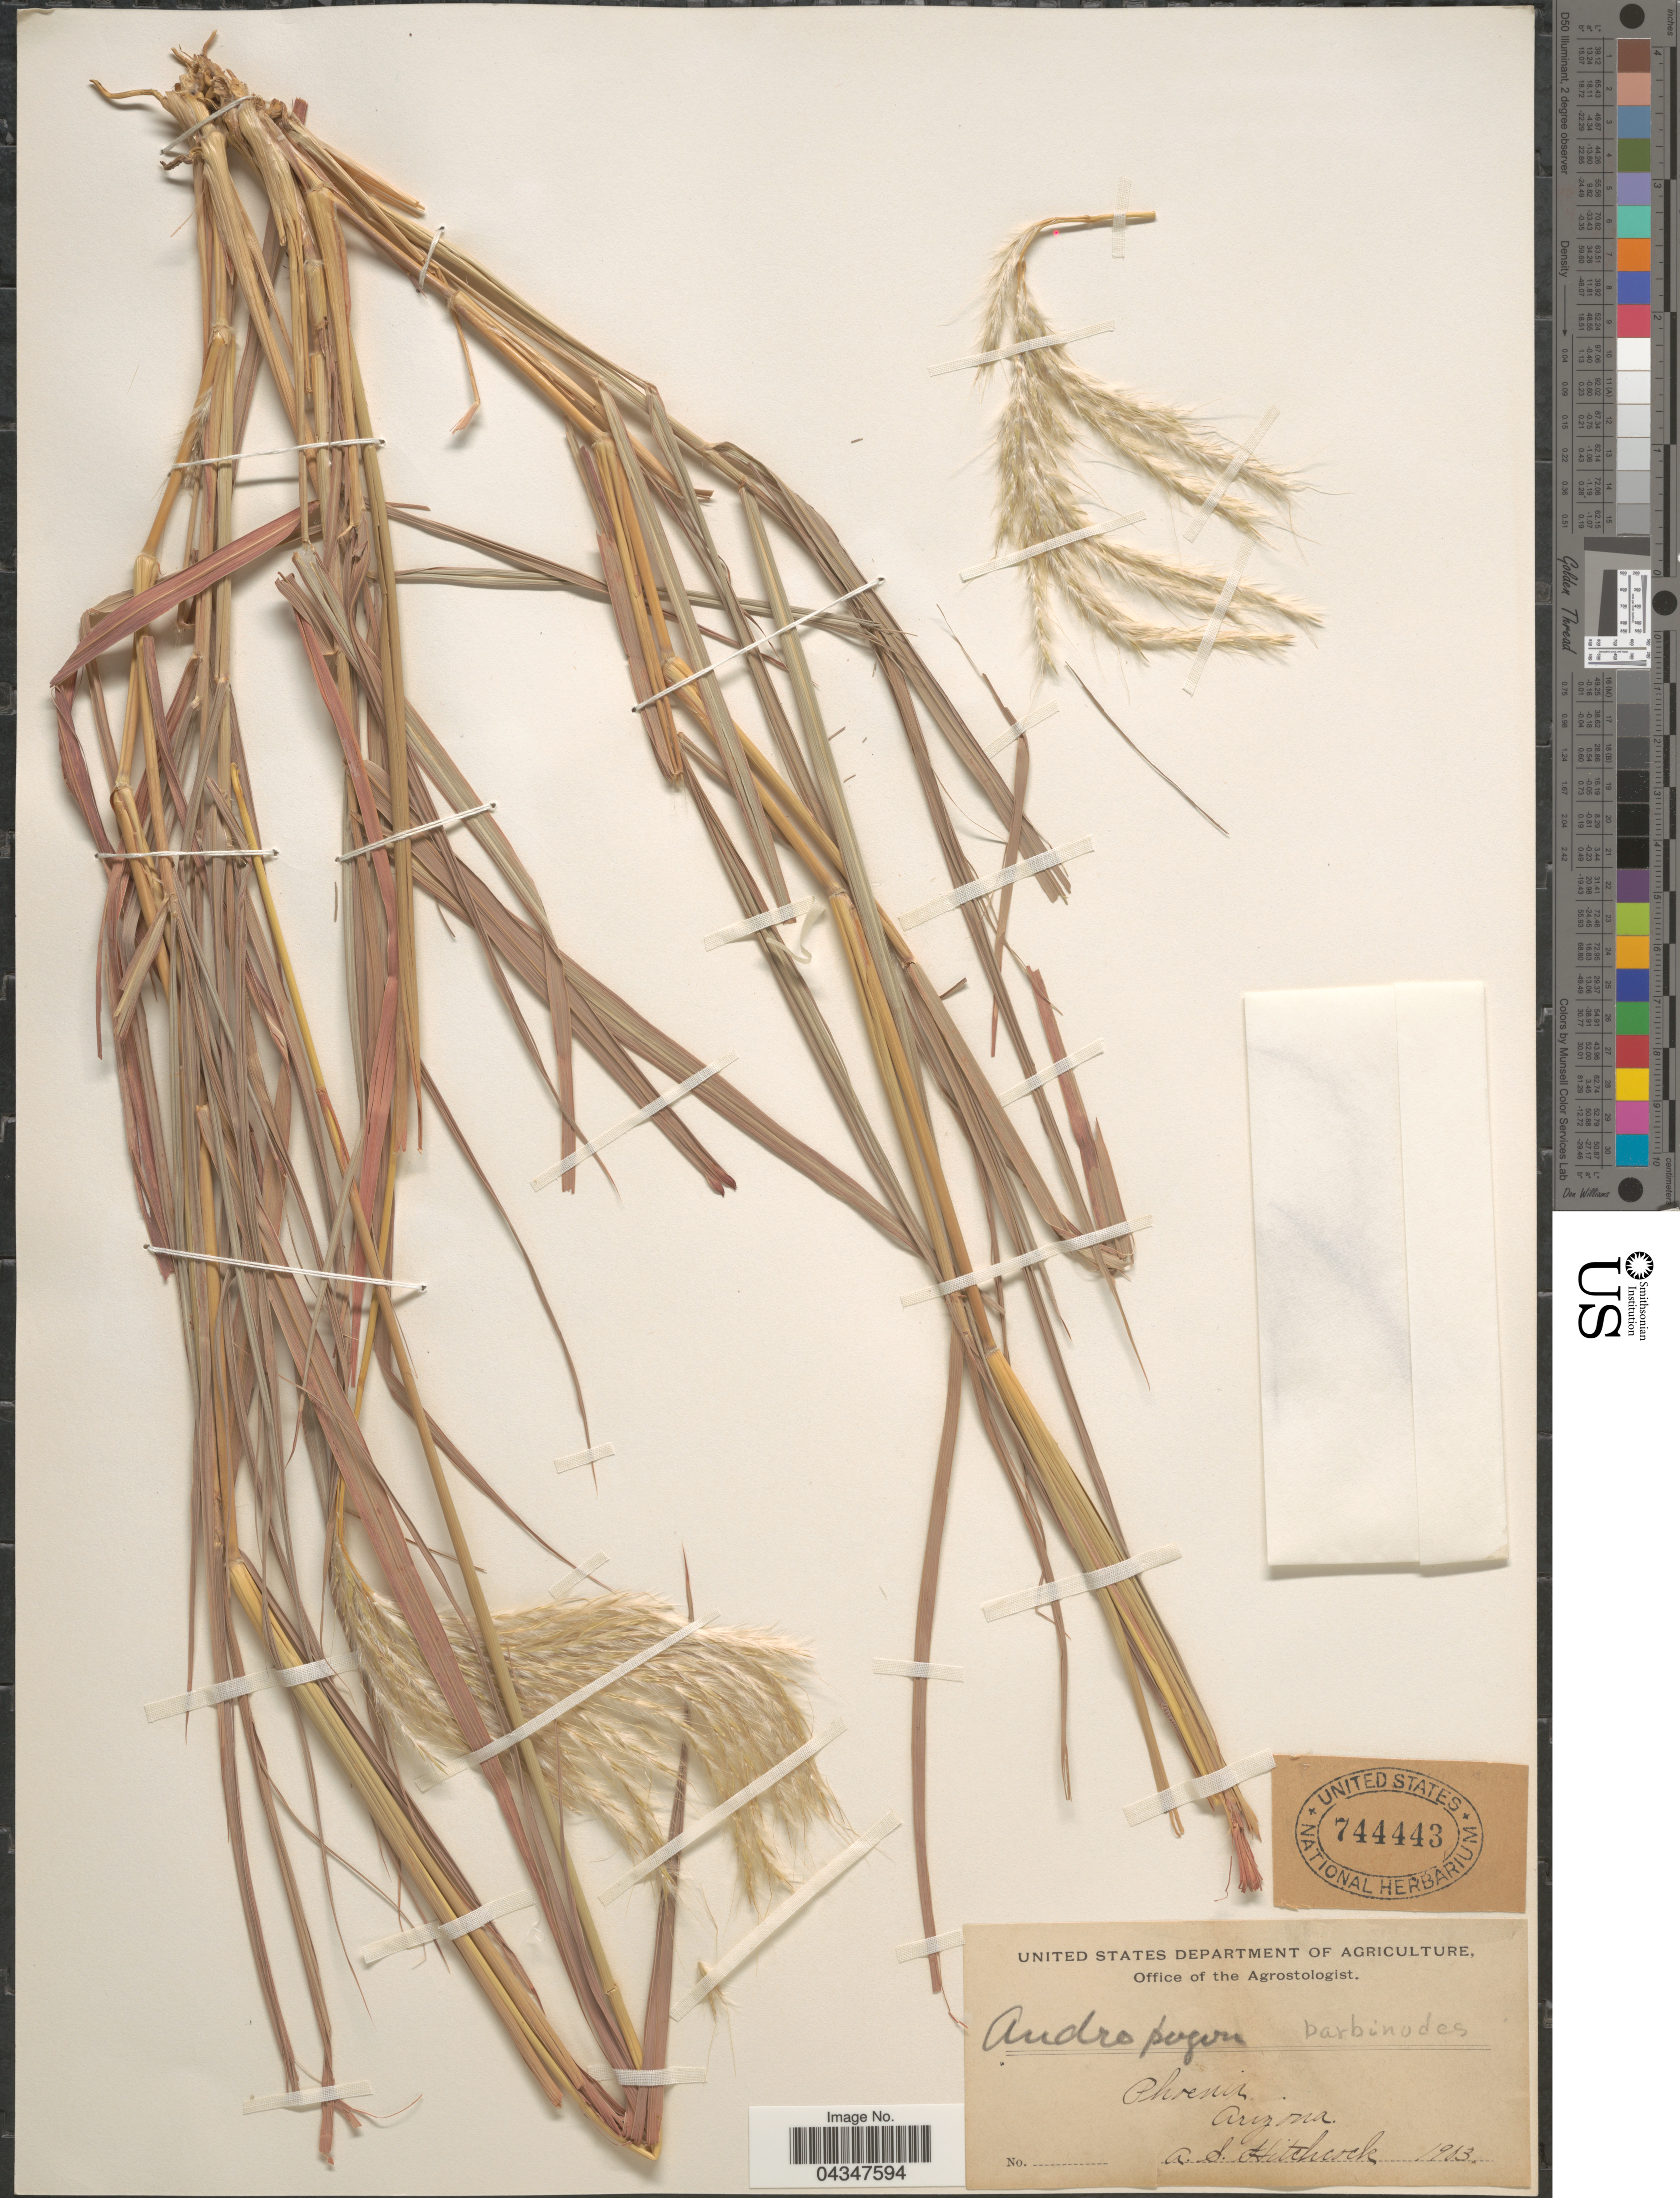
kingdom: Plantae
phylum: Tracheophyta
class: Liliopsida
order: Poales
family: Poaceae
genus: Bothriochloa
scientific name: Bothriochloa barbinodis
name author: (Lag.) Herter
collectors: A. S. Hitchcock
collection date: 1903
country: United States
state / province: Arizona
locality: Phoenix.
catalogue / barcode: US 744443